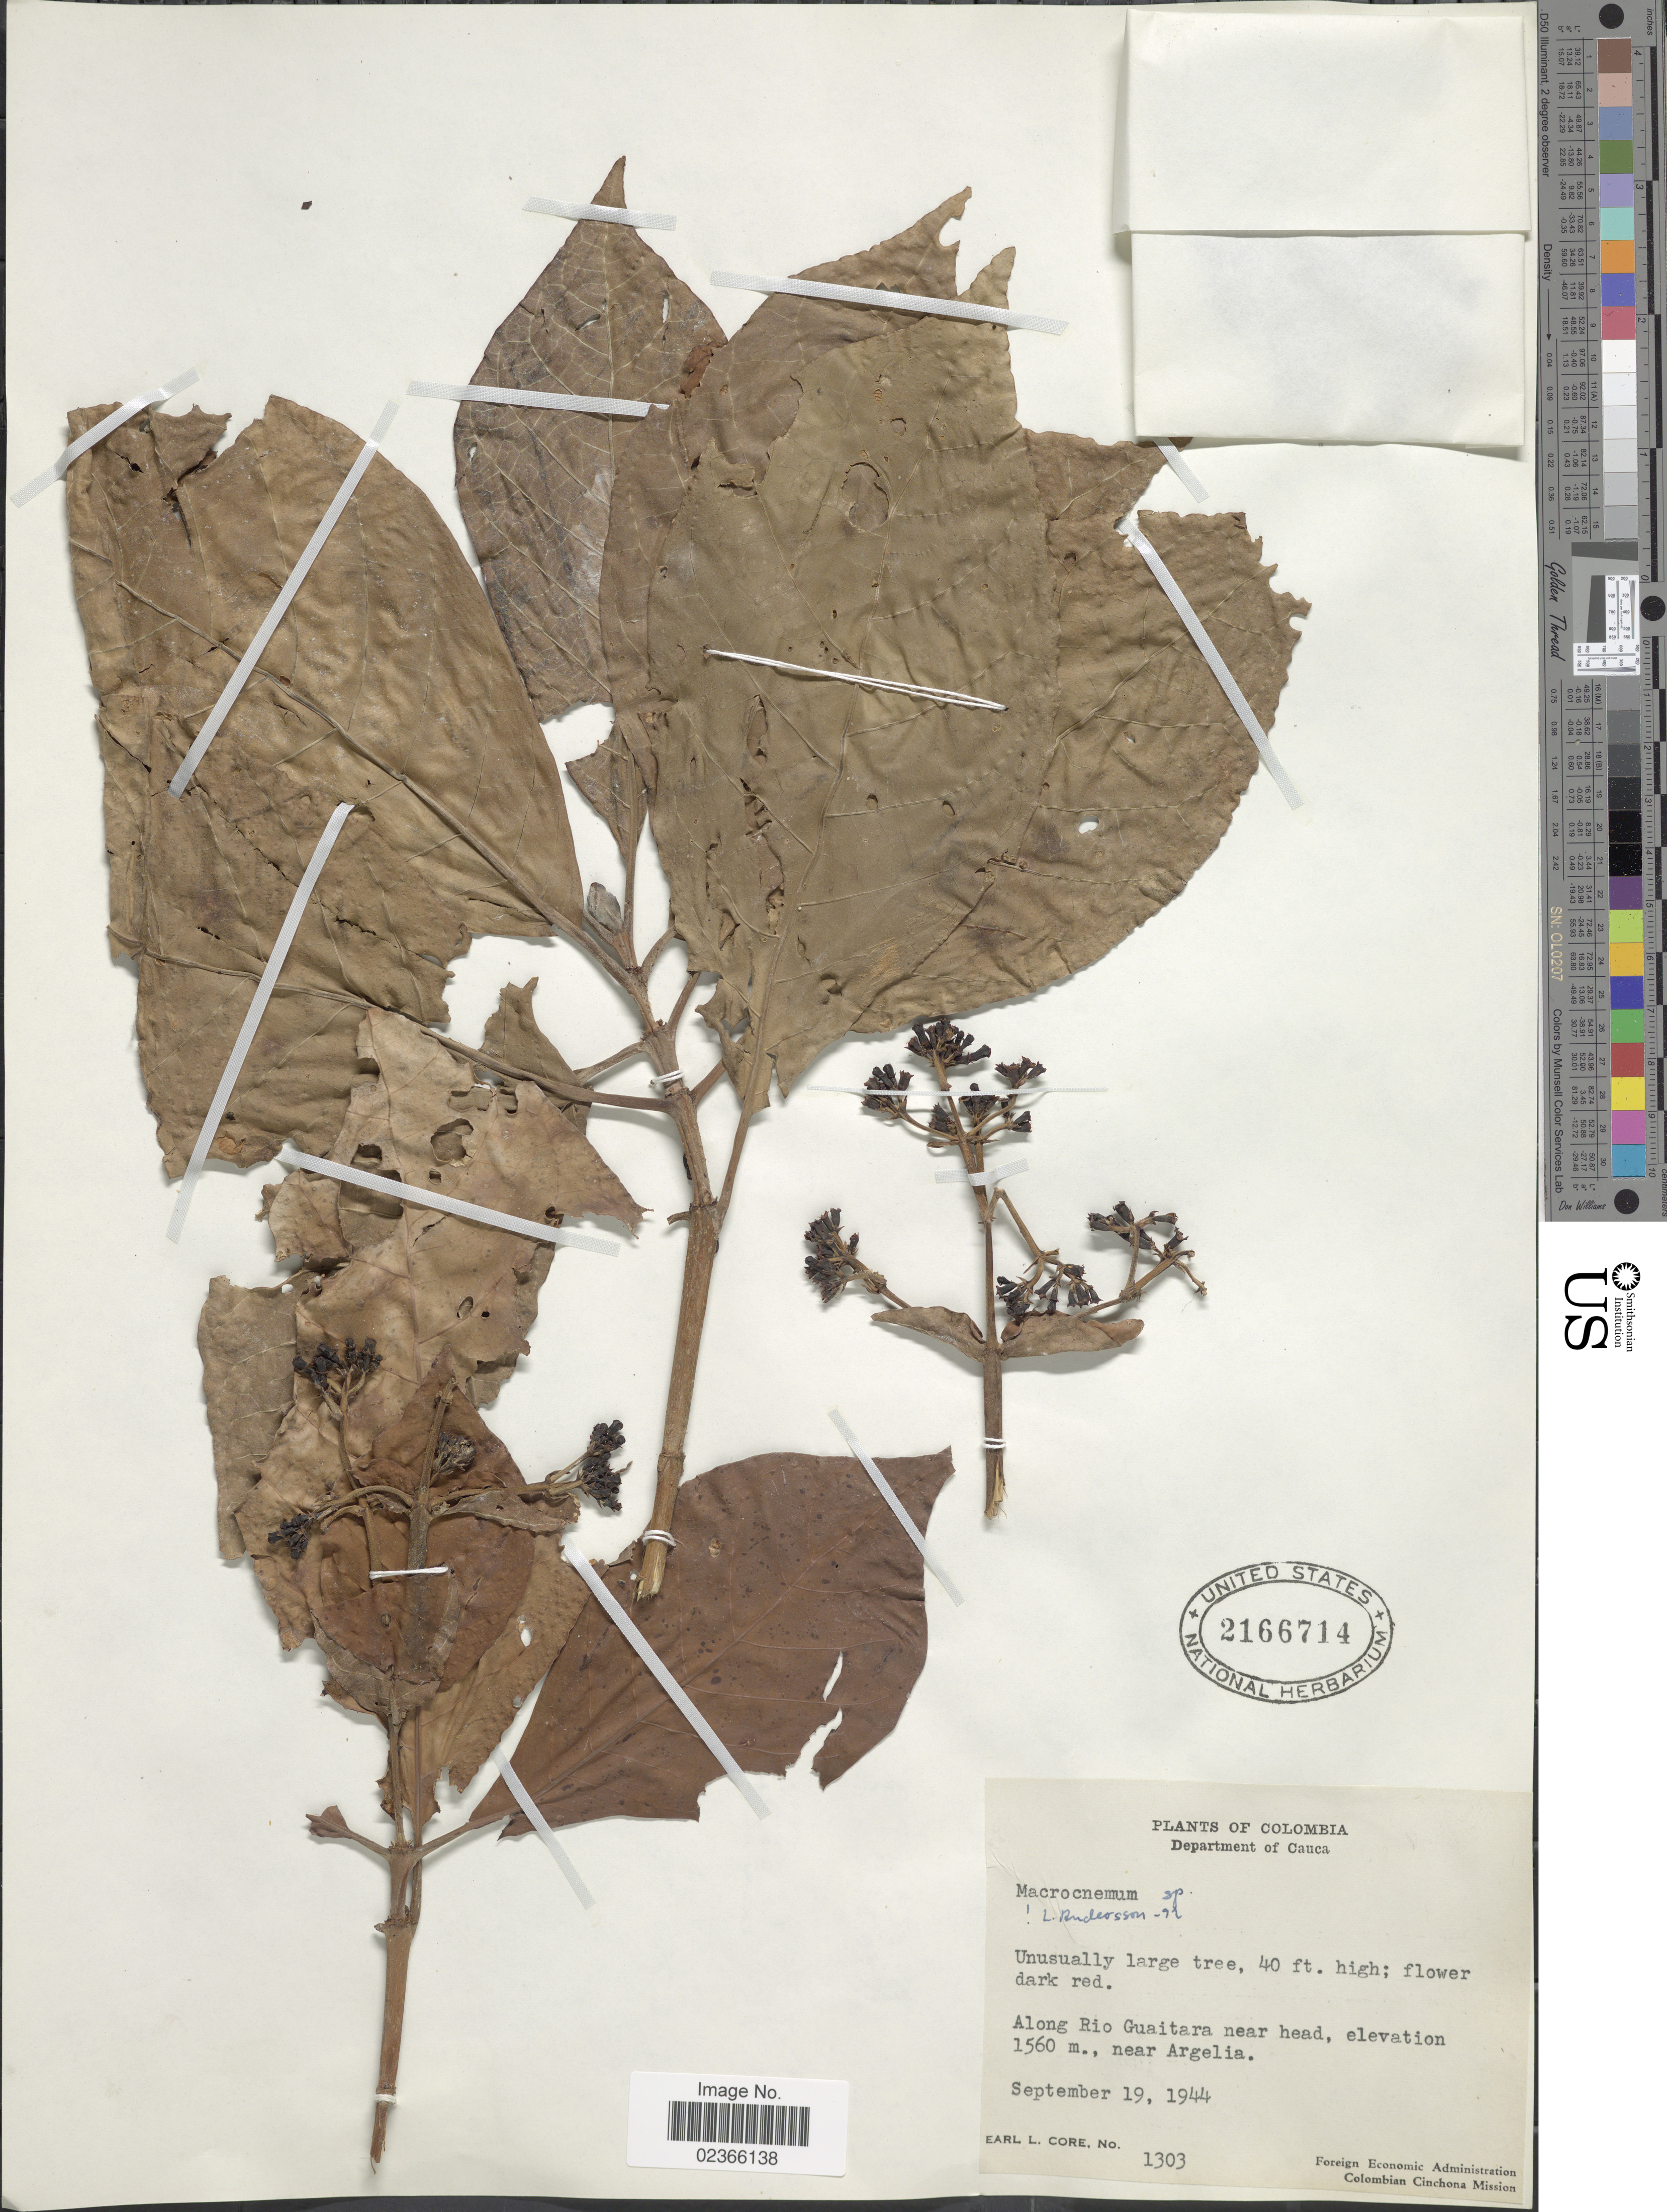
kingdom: Plantae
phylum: Tracheophyta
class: Magnoliopsida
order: Gentianales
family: Rubiaceae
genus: Macrocnemum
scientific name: Macrocnemum sp.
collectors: E. L. Core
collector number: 1303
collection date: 1944-09-19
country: Colombia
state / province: Cauca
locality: Department of Cauca, Along Rio Guaitara near head.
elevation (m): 1560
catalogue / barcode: US 2166714